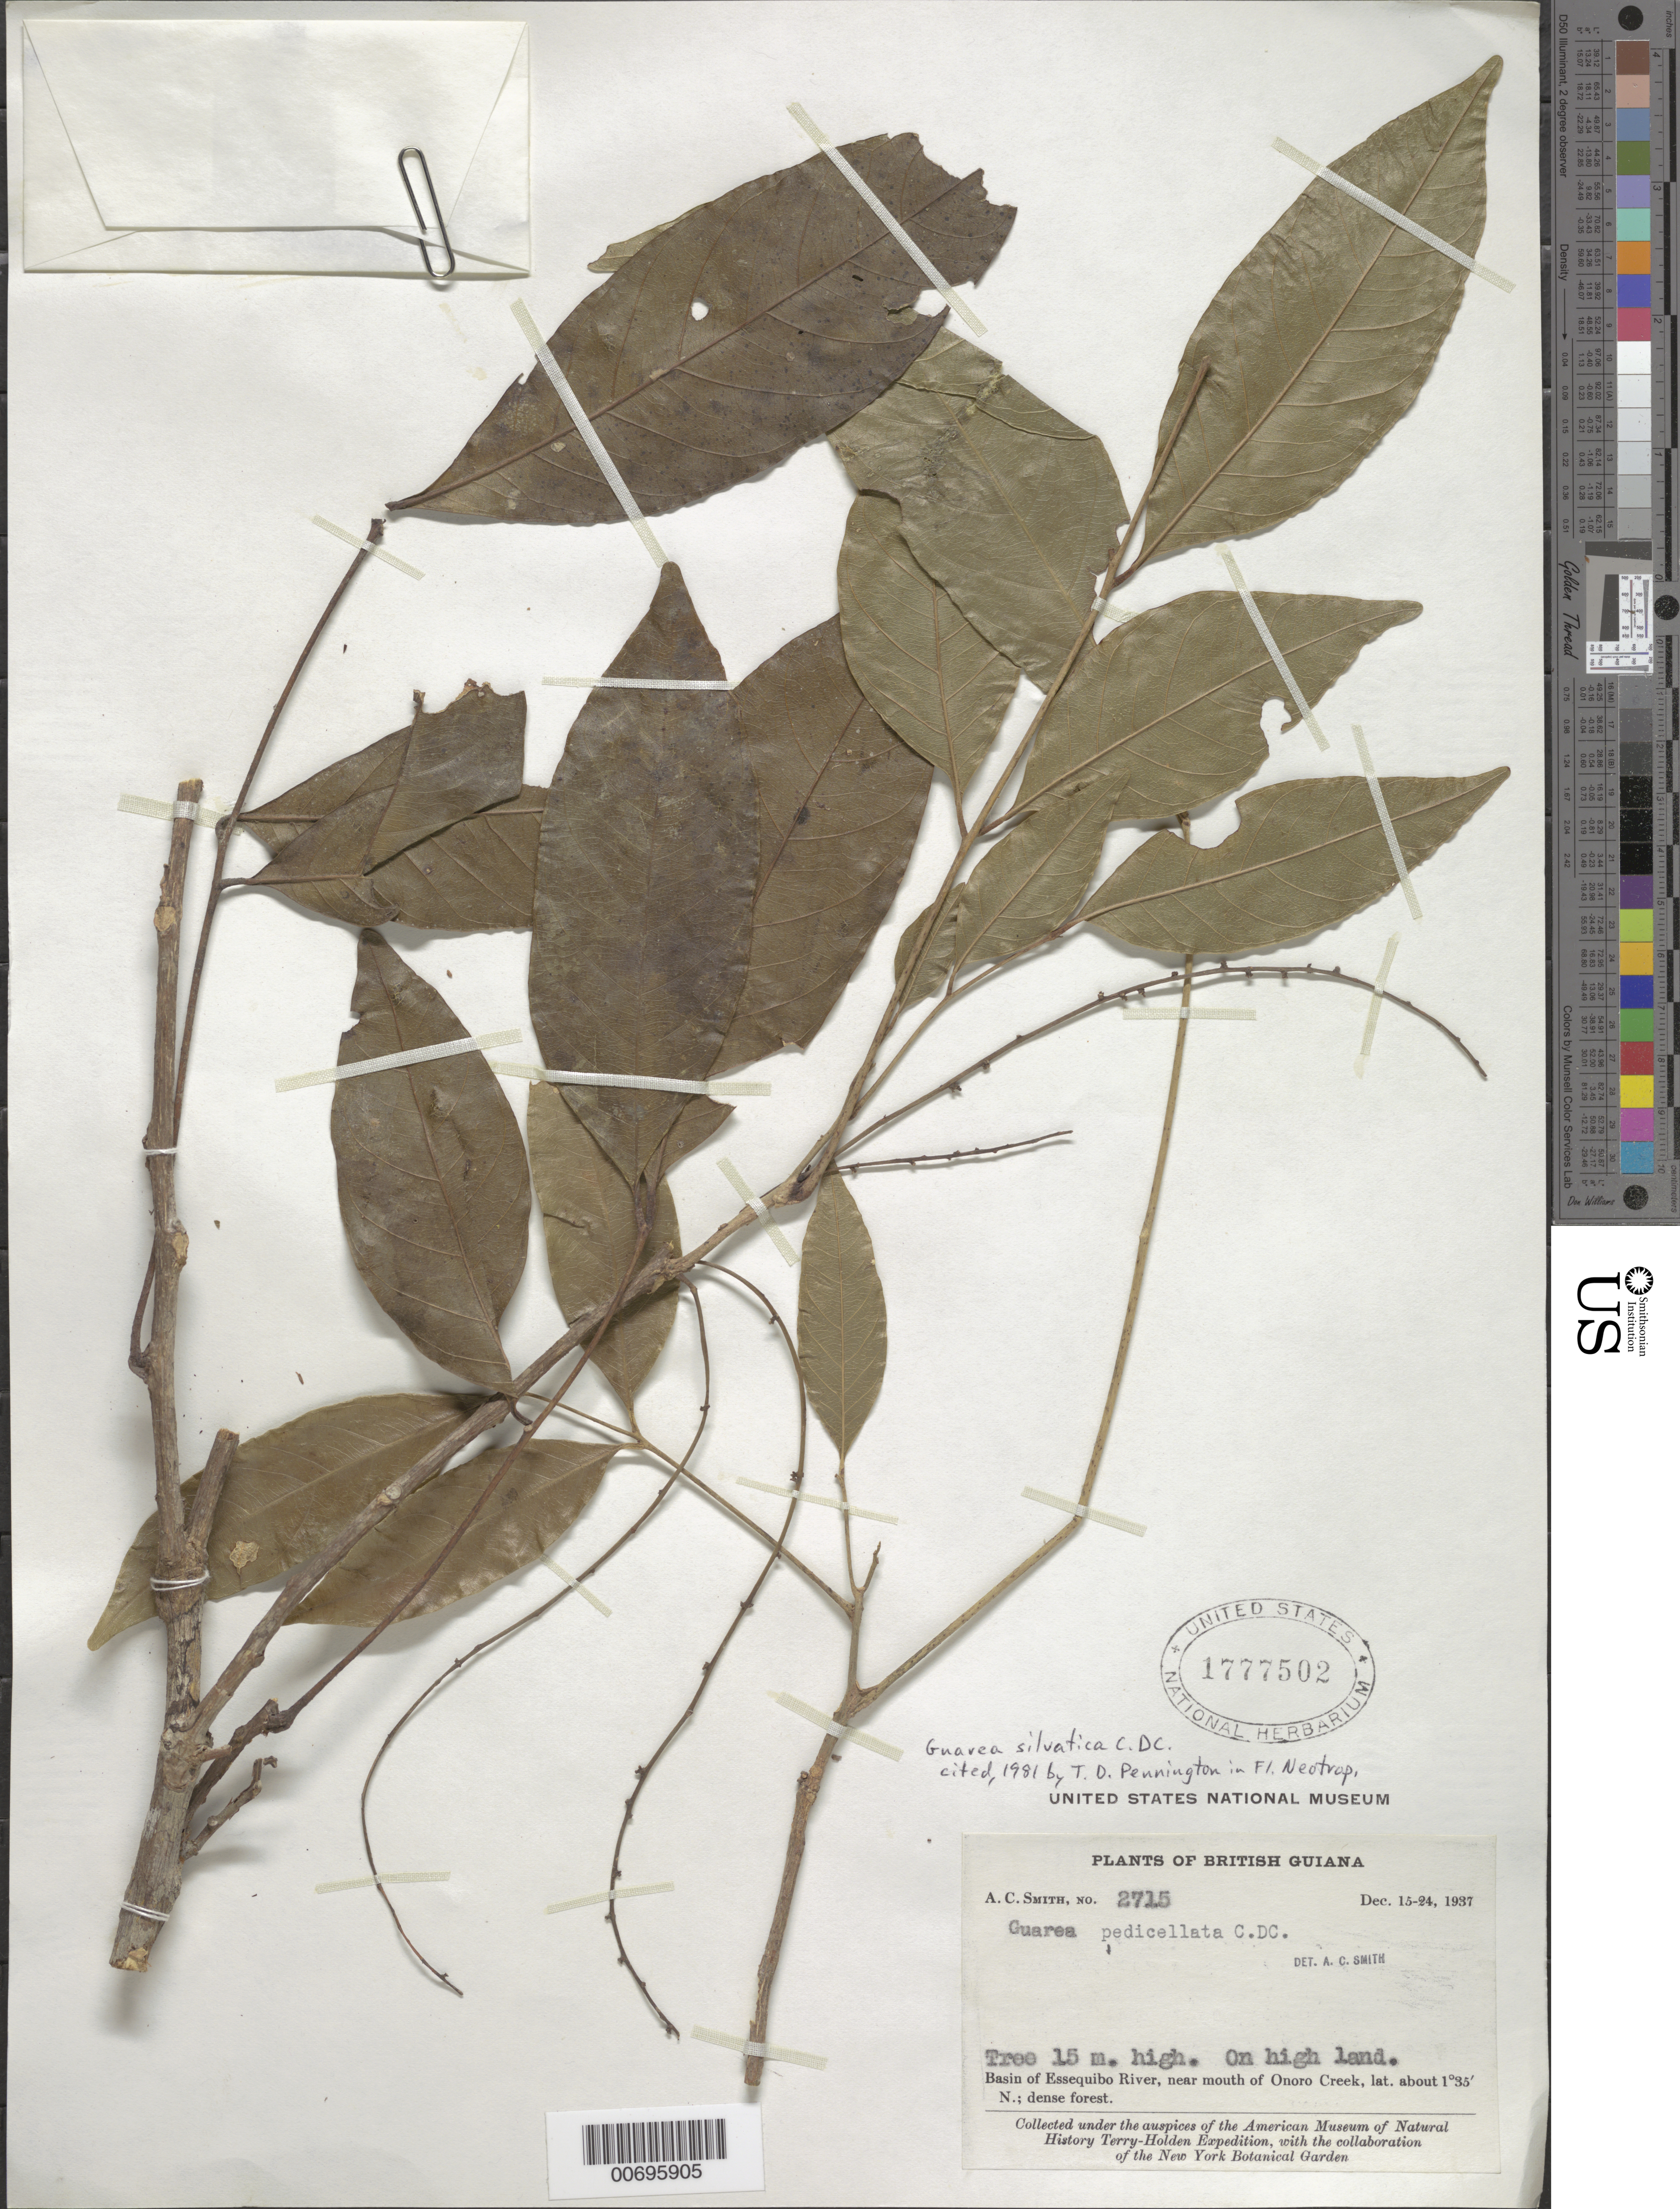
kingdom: Plantae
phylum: Tracheophyta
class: Magnoliopsida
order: Sapindales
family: Meliaceae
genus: Guarea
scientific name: Guarea silvatica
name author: C. DC.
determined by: Pennington, T. D., (K)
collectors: A. C. Smith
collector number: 2715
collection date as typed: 15-Dec-37 to 24-Dec-37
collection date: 1937-12-15/1937-12-24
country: Guyana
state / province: U. Takutu-U. Essequibo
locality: Onoro Creek (near mouth), Essequibo River basin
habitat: Dense forest on high land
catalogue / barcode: US 1777502